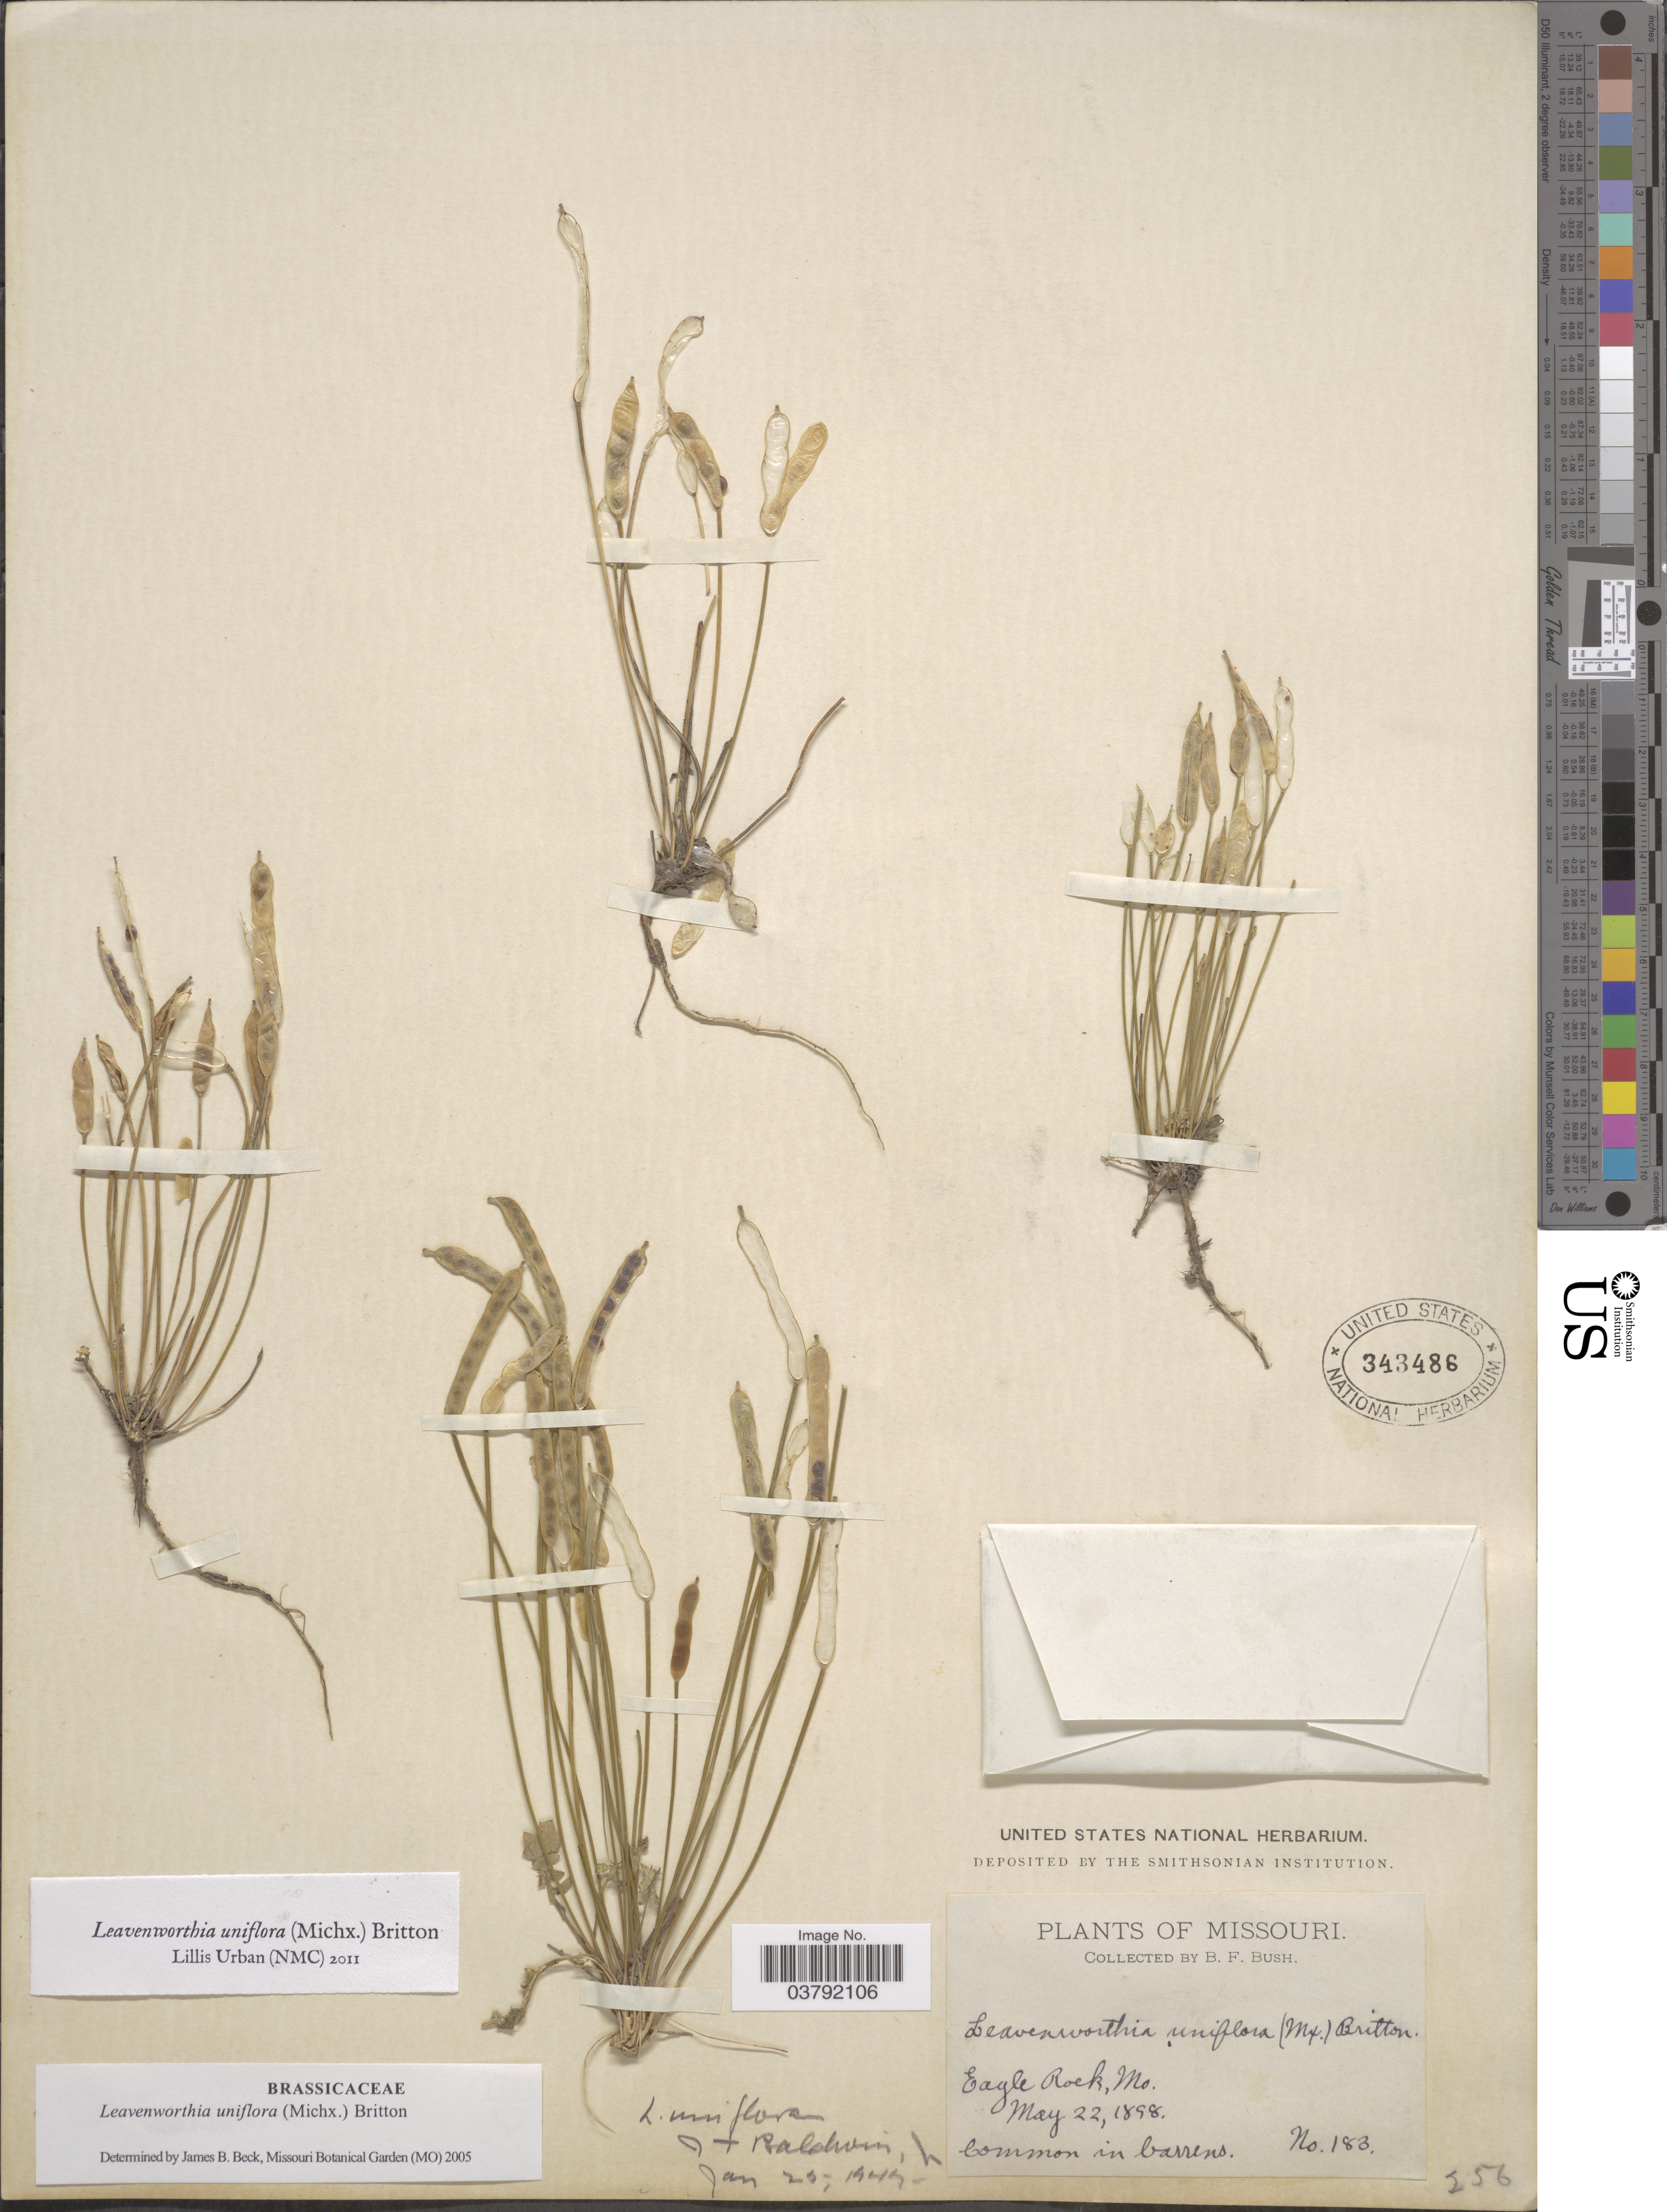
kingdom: Plantae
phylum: Tracheophyta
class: Magnoliopsida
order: Brassicales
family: Brassicaceae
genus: Leavenworthia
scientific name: Leavenworthia uniflora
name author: (Michx.) Britton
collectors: B. F. Bush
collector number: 183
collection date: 1898-05-22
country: United States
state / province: Missouri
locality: Eagle Rock.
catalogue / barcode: US 343486